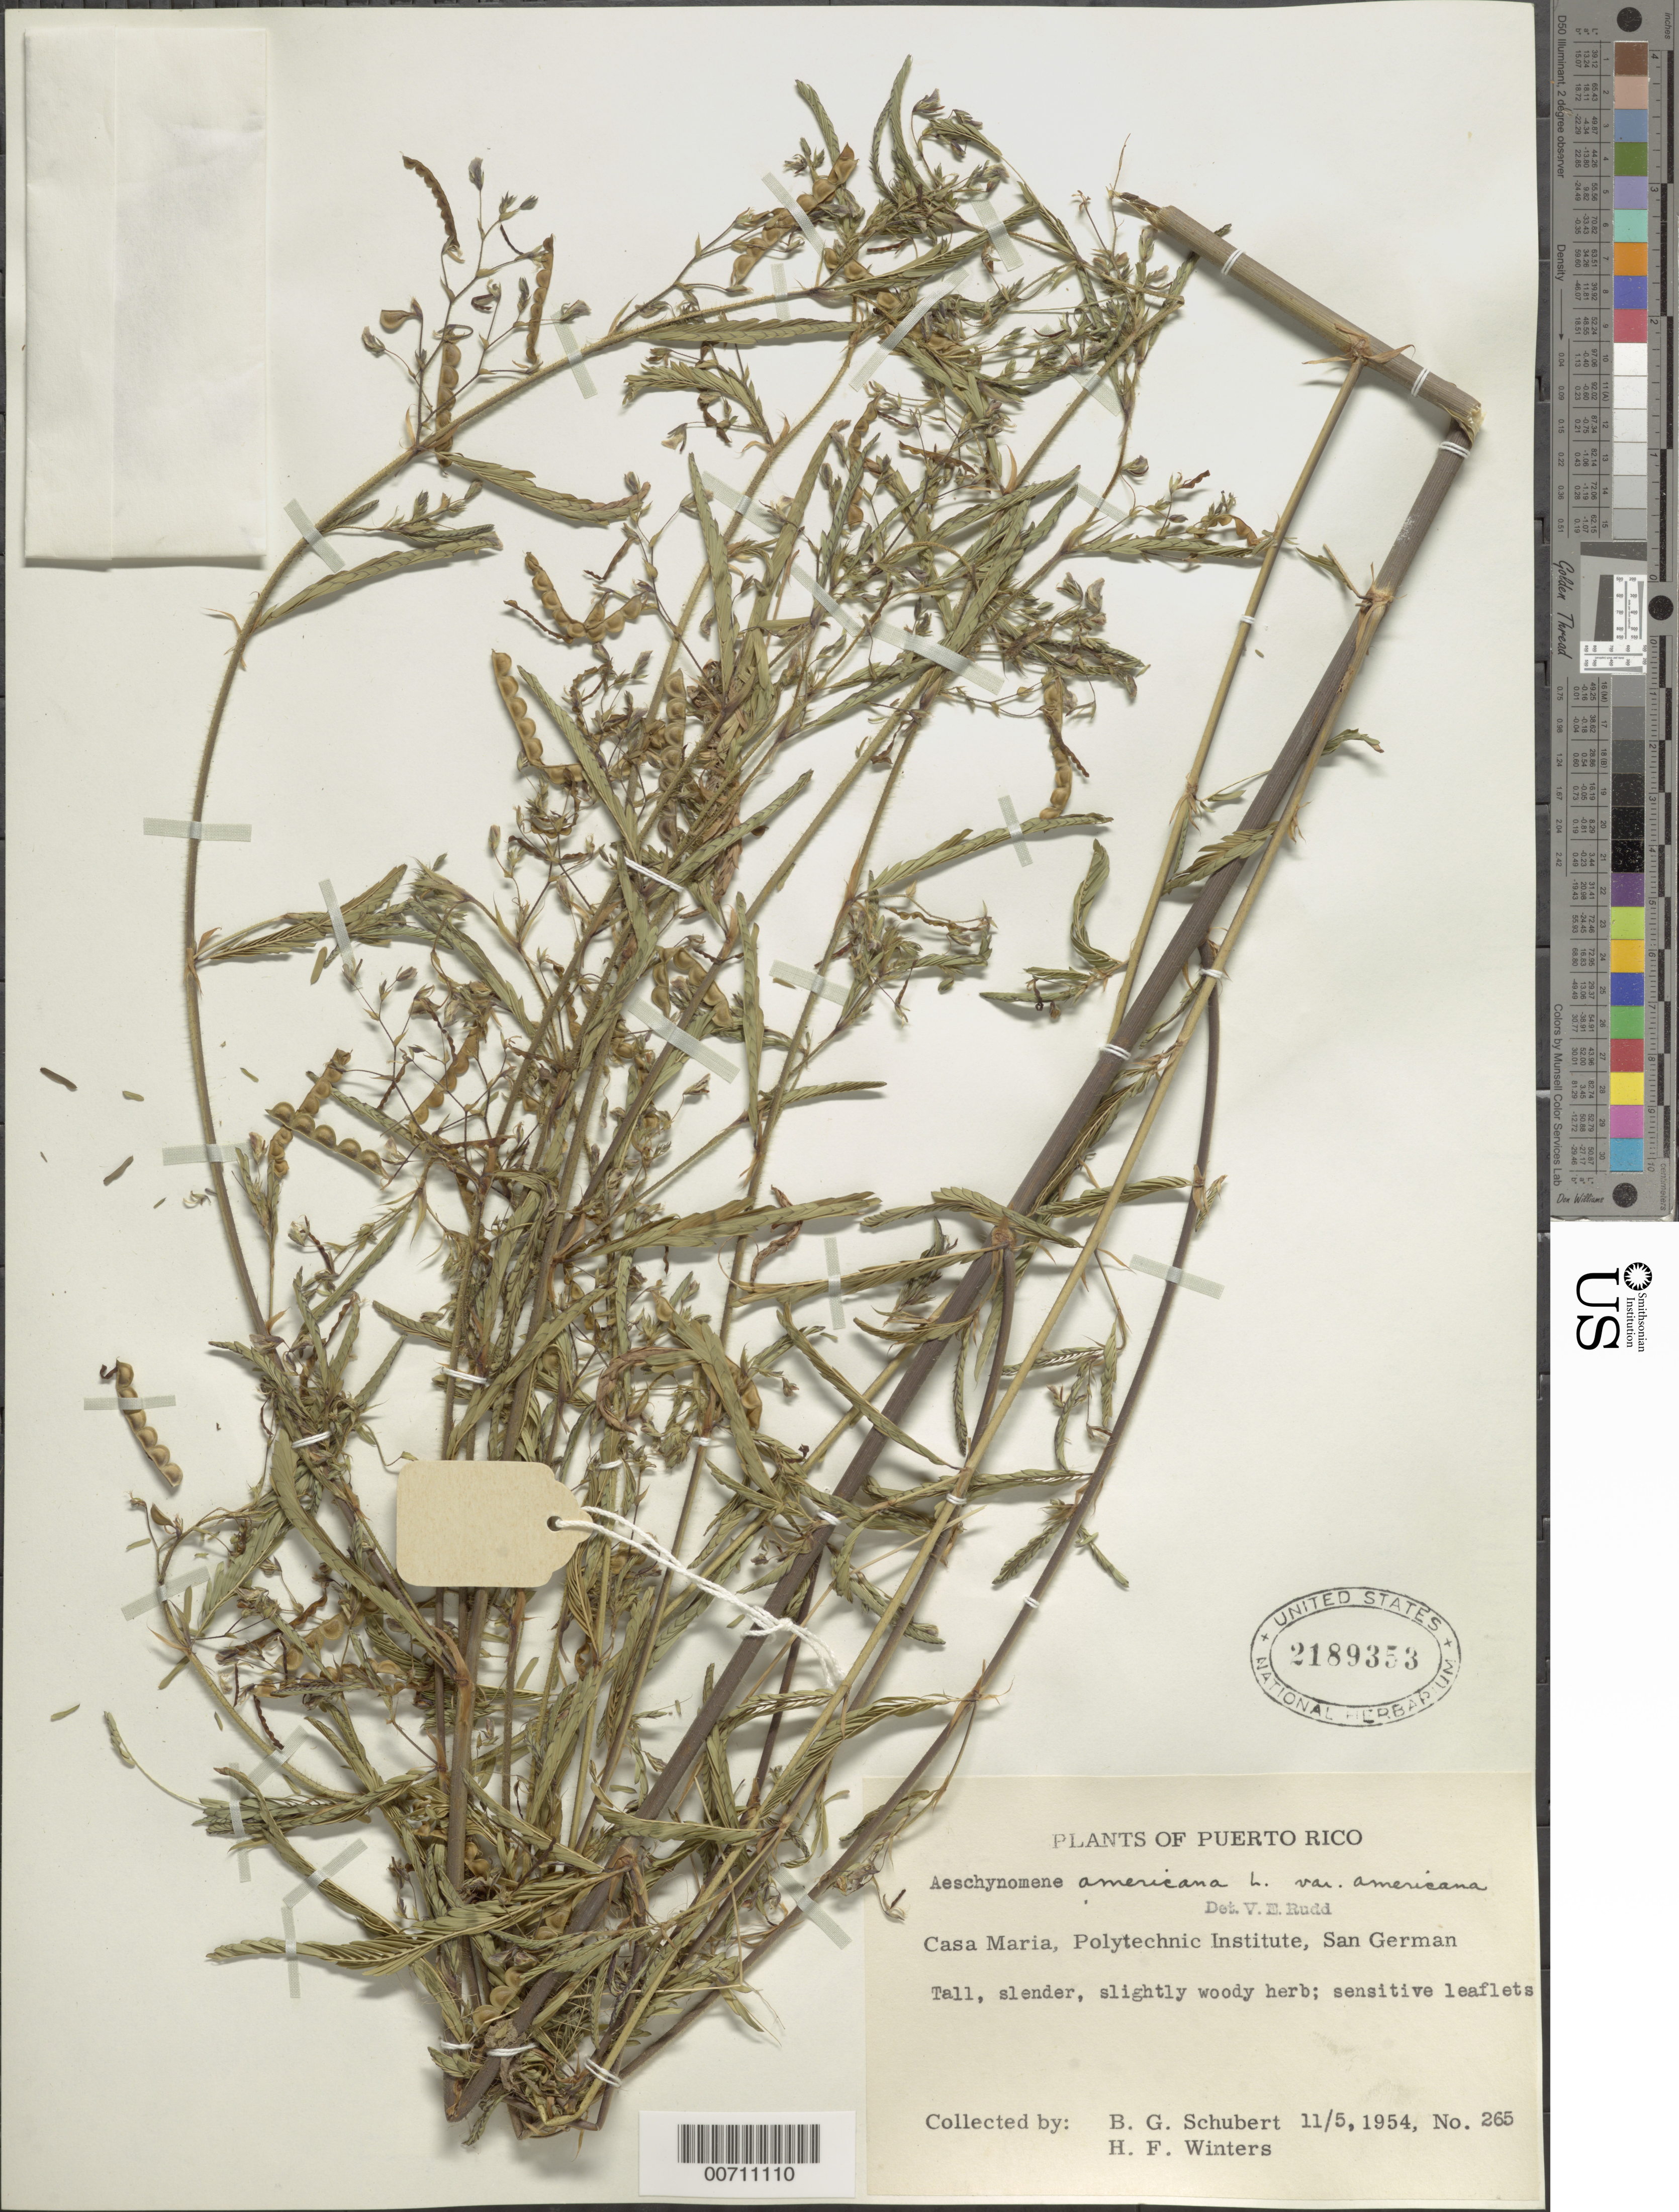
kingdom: Plantae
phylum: Tracheophyta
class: Magnoliopsida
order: Fabales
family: Fabaceae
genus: Aeschynomene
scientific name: Aeschynomene americana var. americana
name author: L.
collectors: B. Schubert & H. Winters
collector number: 265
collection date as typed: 05 Nov 1954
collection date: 1954-11-05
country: Puerto Rico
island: Greater Antilles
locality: San German, Casa Maria, Polytechnic Institute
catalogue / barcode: US 2189353